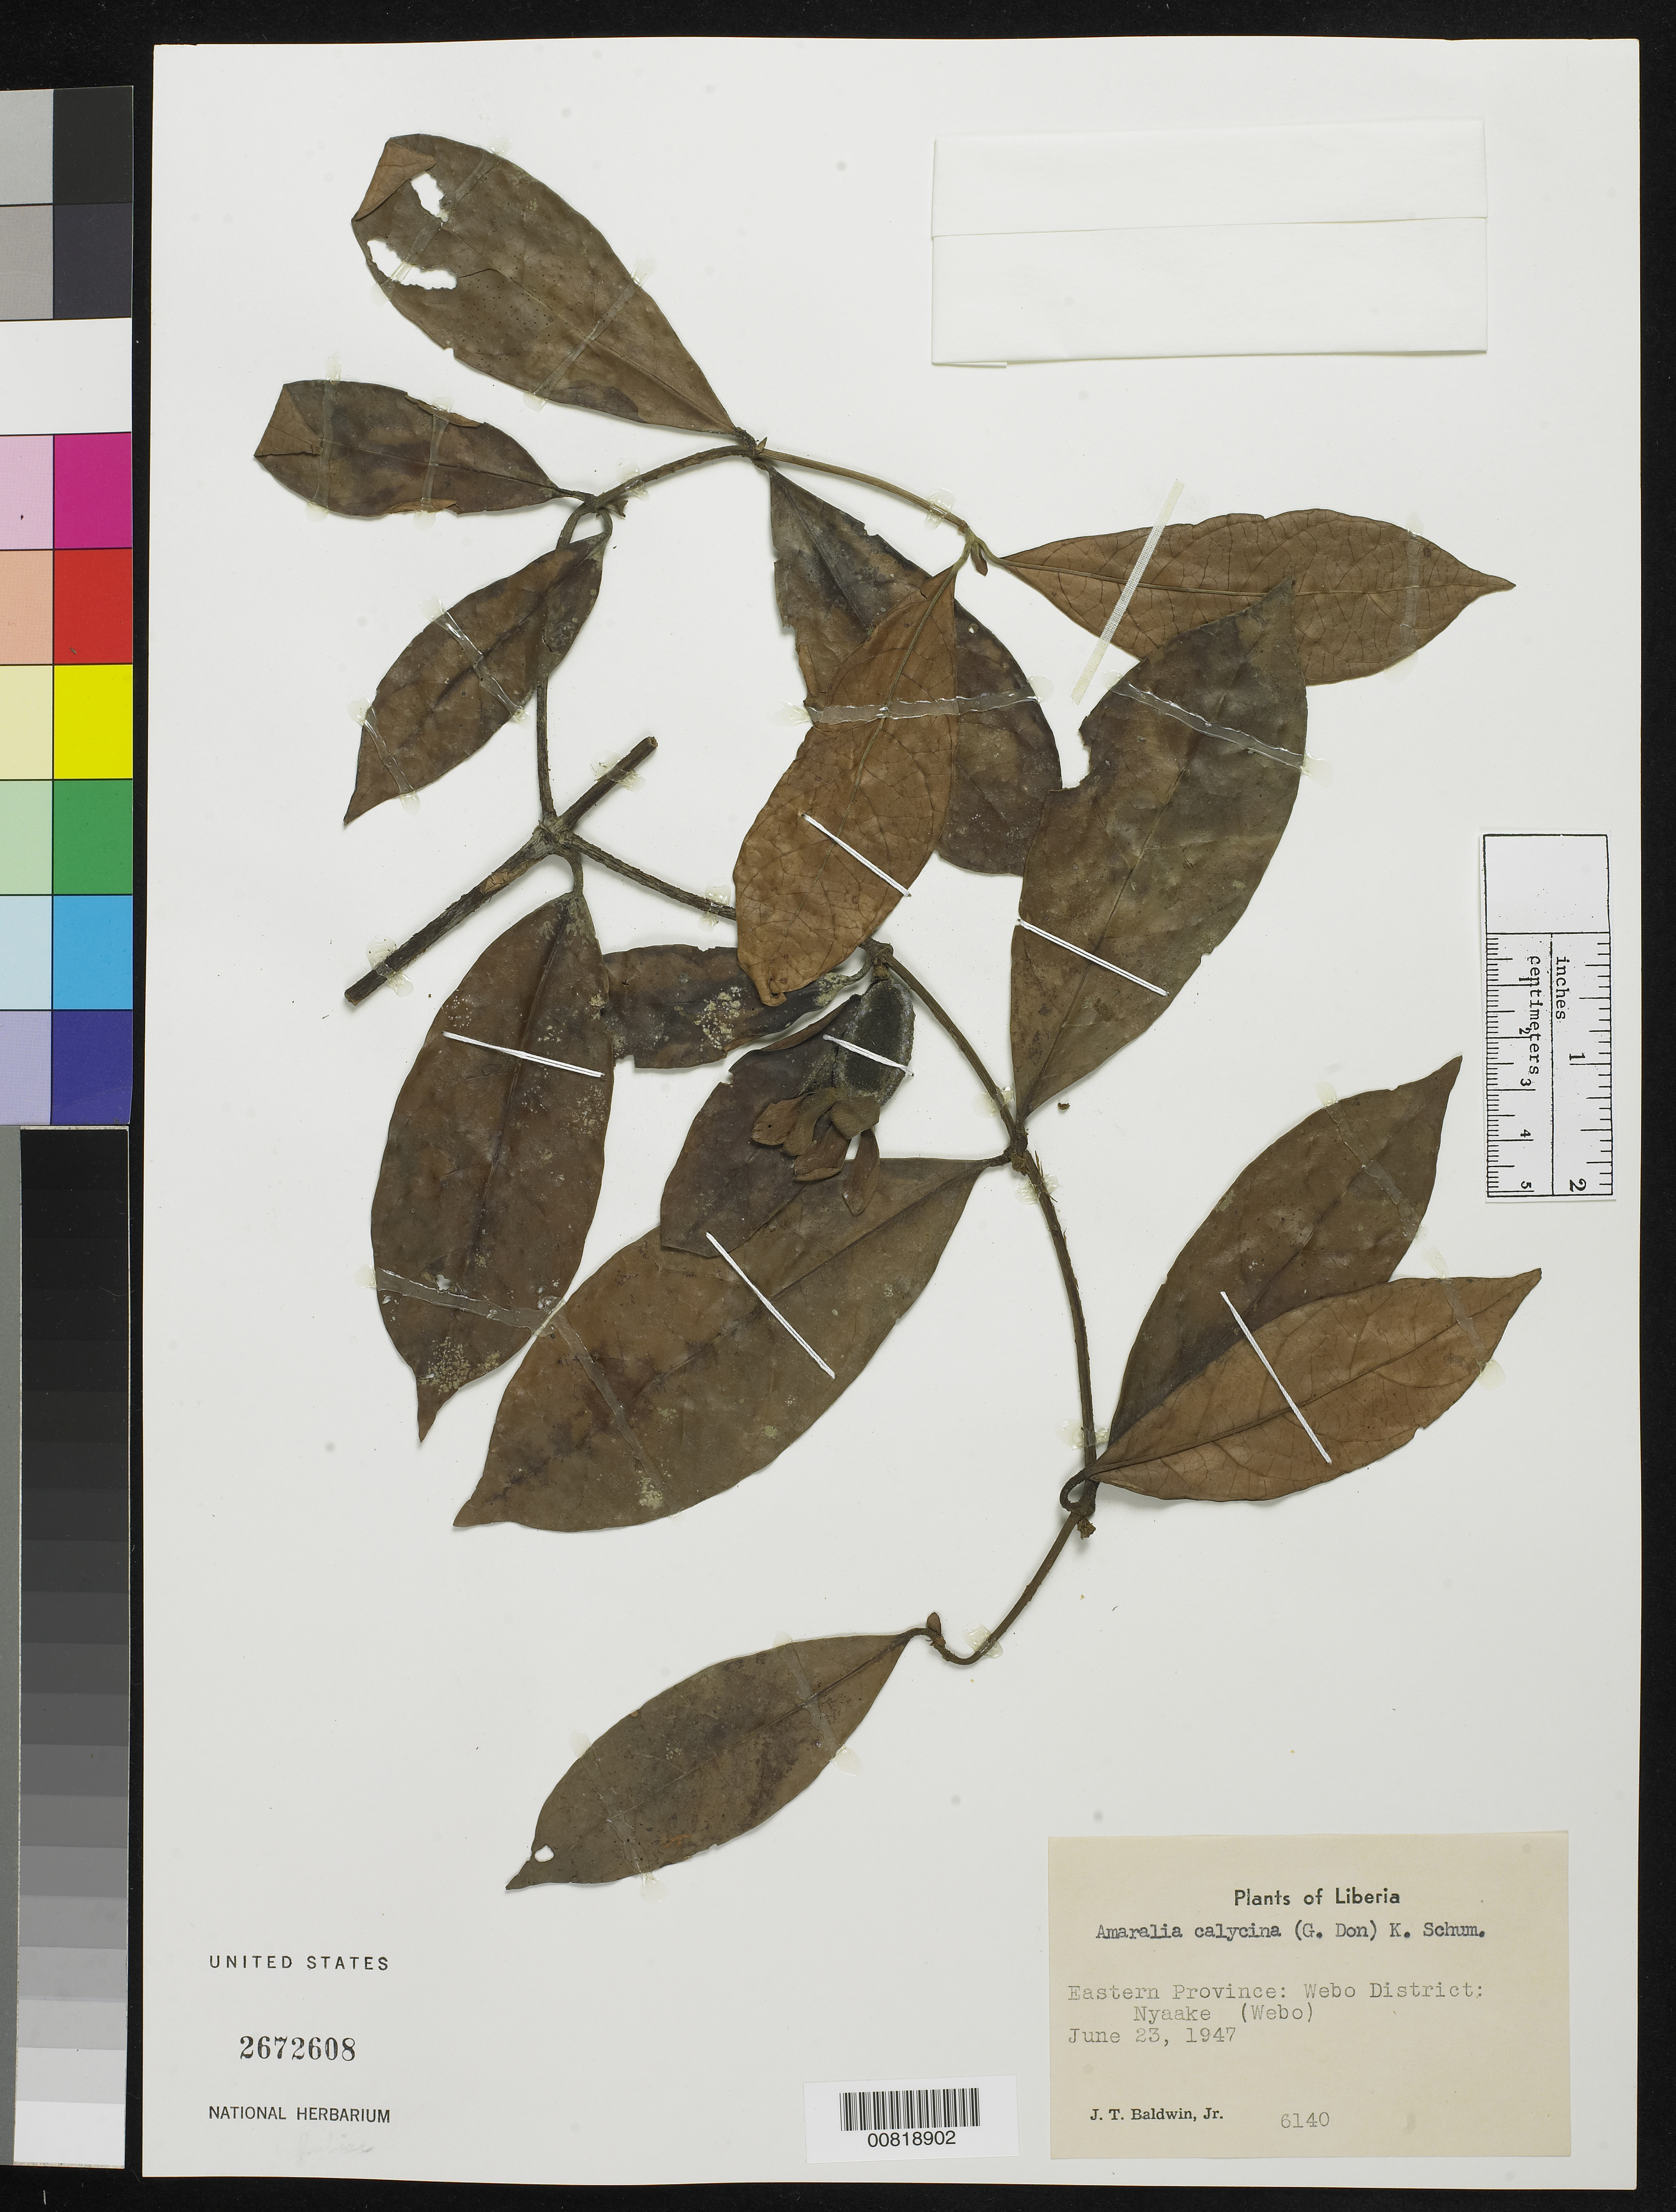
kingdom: Plantae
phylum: Tracheophyta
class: Magnoliopsida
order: Gentianales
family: Rubiaceae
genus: Amaralia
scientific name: Amaralia calycine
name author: (G. Don) K. Schum.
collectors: J. T. Baldwin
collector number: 6140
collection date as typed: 23 Jun 1947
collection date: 1947-06-23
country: Liberia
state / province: River Gee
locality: Eastern Province: Webo District, Nyaake (Webo)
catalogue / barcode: US 2672608